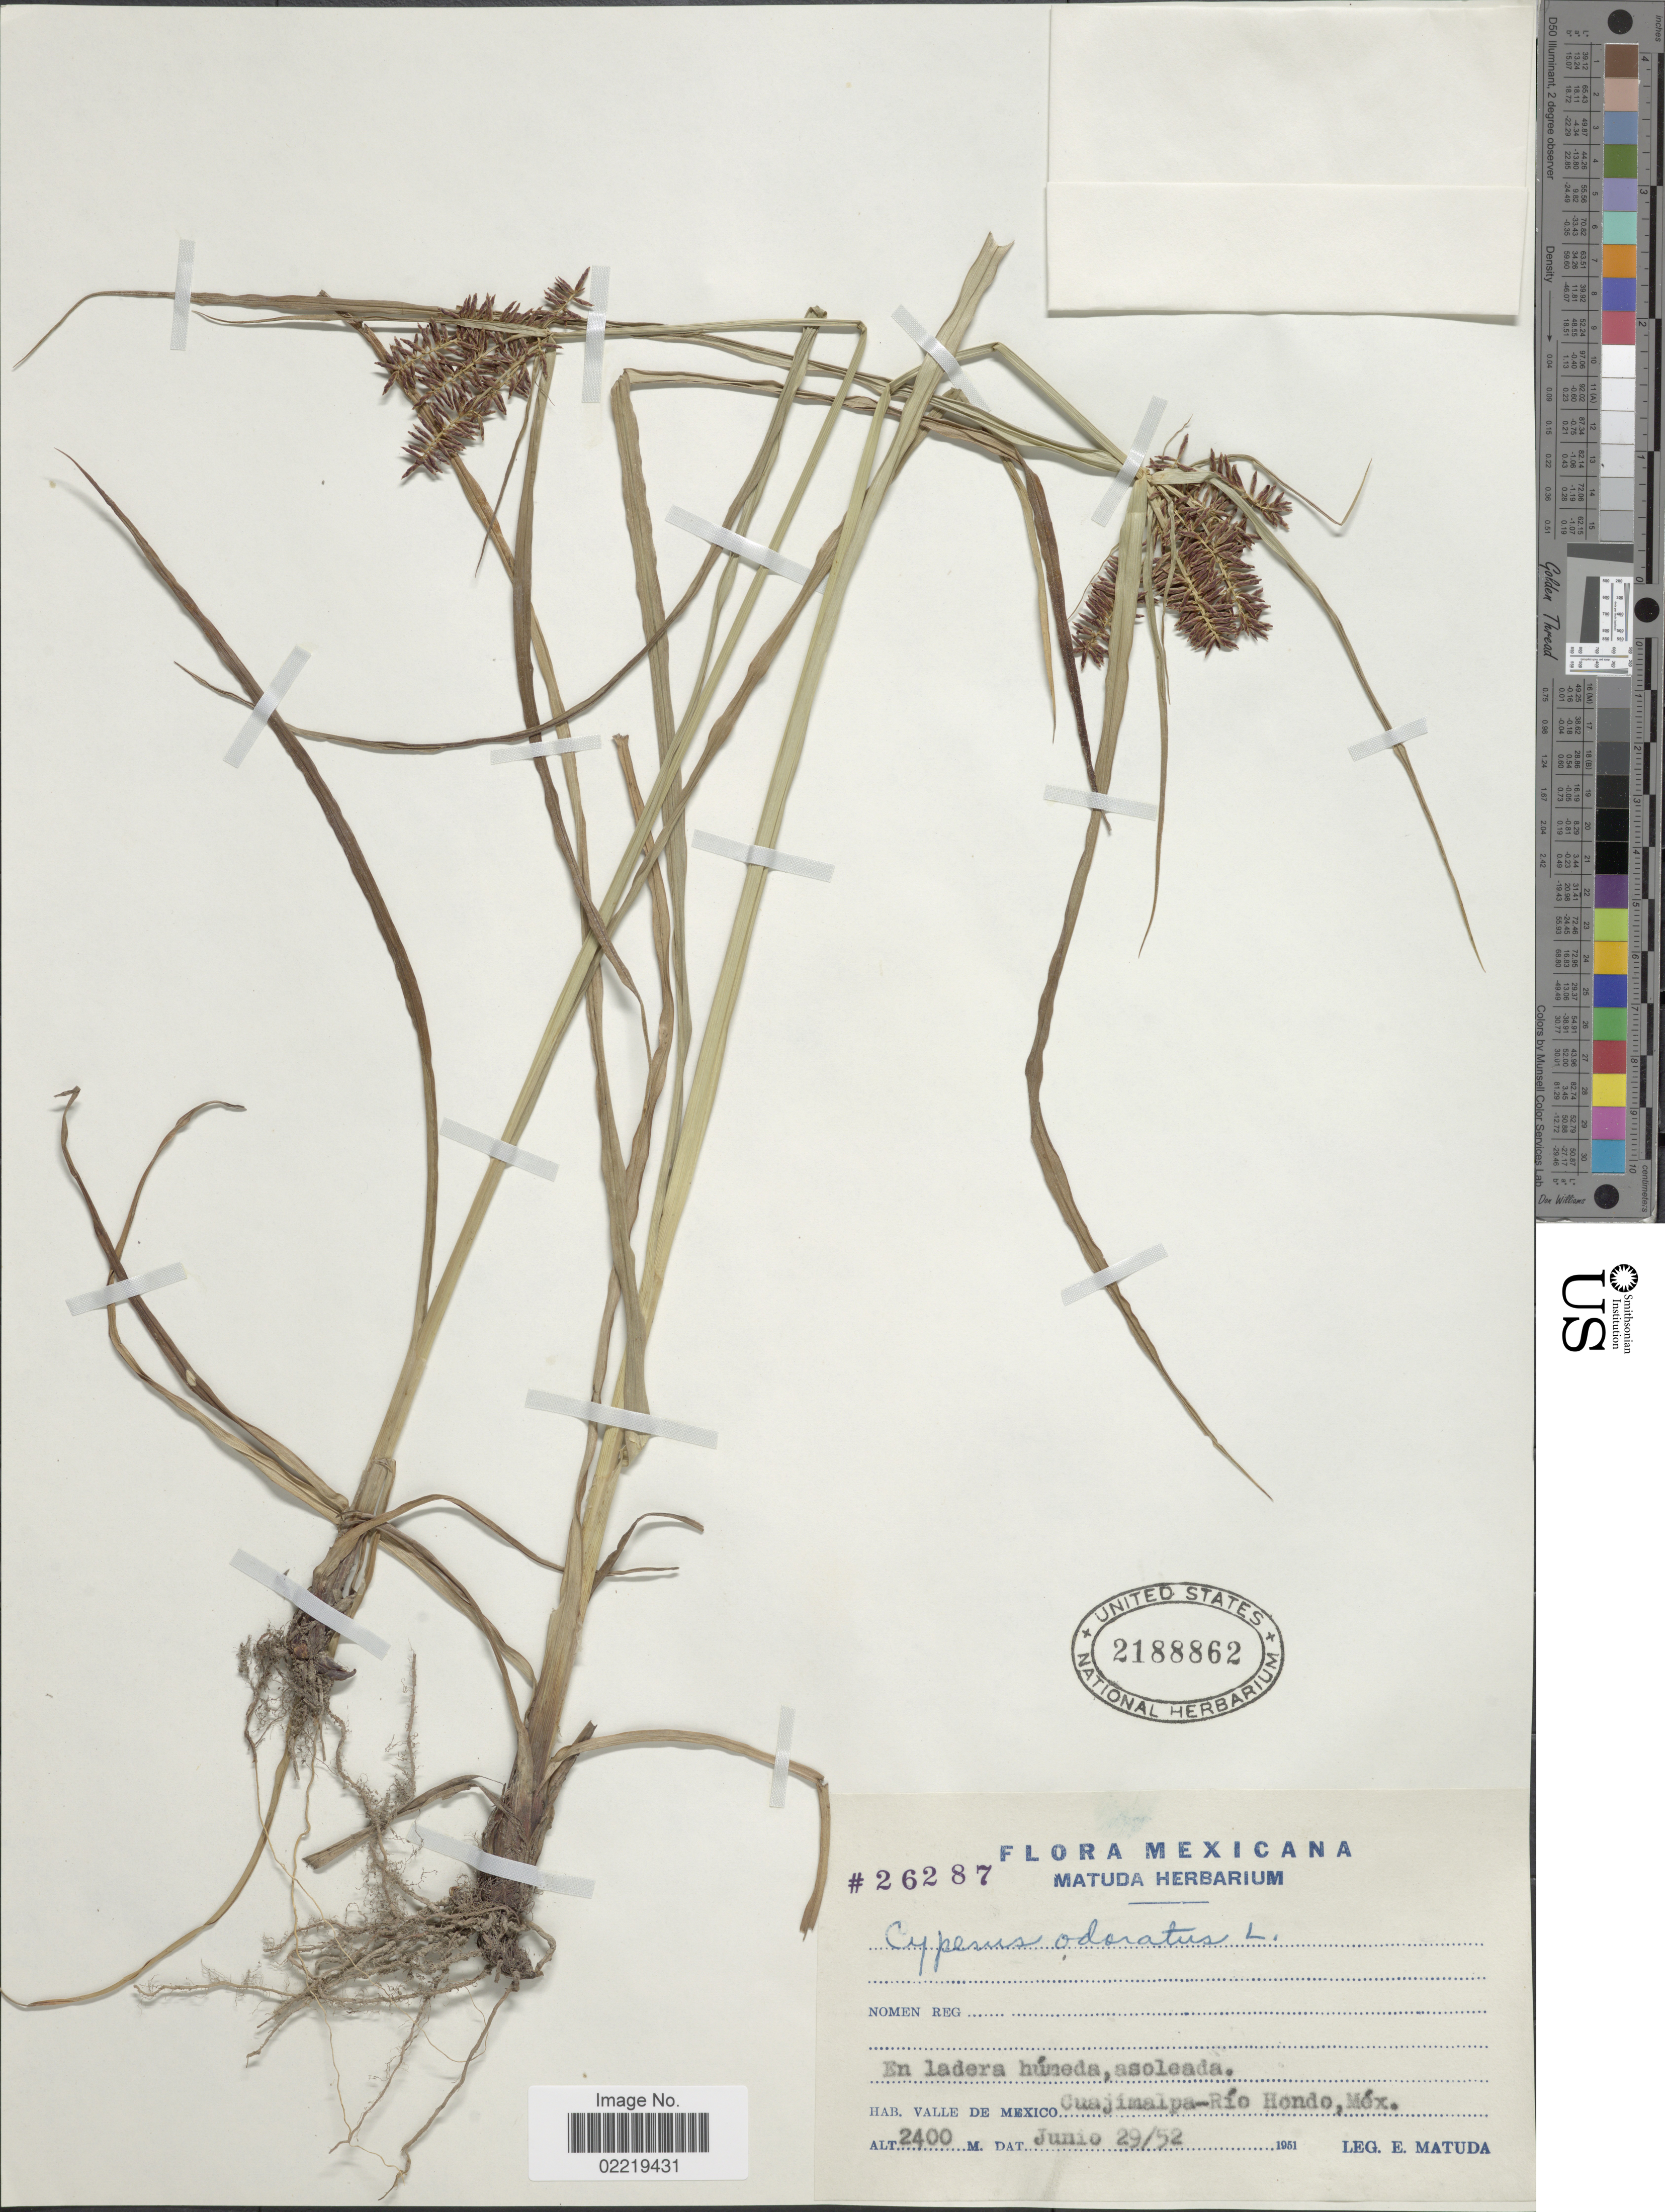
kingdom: Plantae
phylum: Tracheophyta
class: Liliopsida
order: Poales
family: Cyperaceae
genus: Cyperus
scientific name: Cyperus odoratus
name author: L.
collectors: E. Matuda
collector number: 26287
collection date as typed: Transcribed d/m/y: 29/6/52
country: Mexico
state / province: México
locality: En ladera humeda, asoleada, Valle de Mexico, Cuajimalpa-Rio Hondo.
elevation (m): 2400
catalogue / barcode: US 2188862